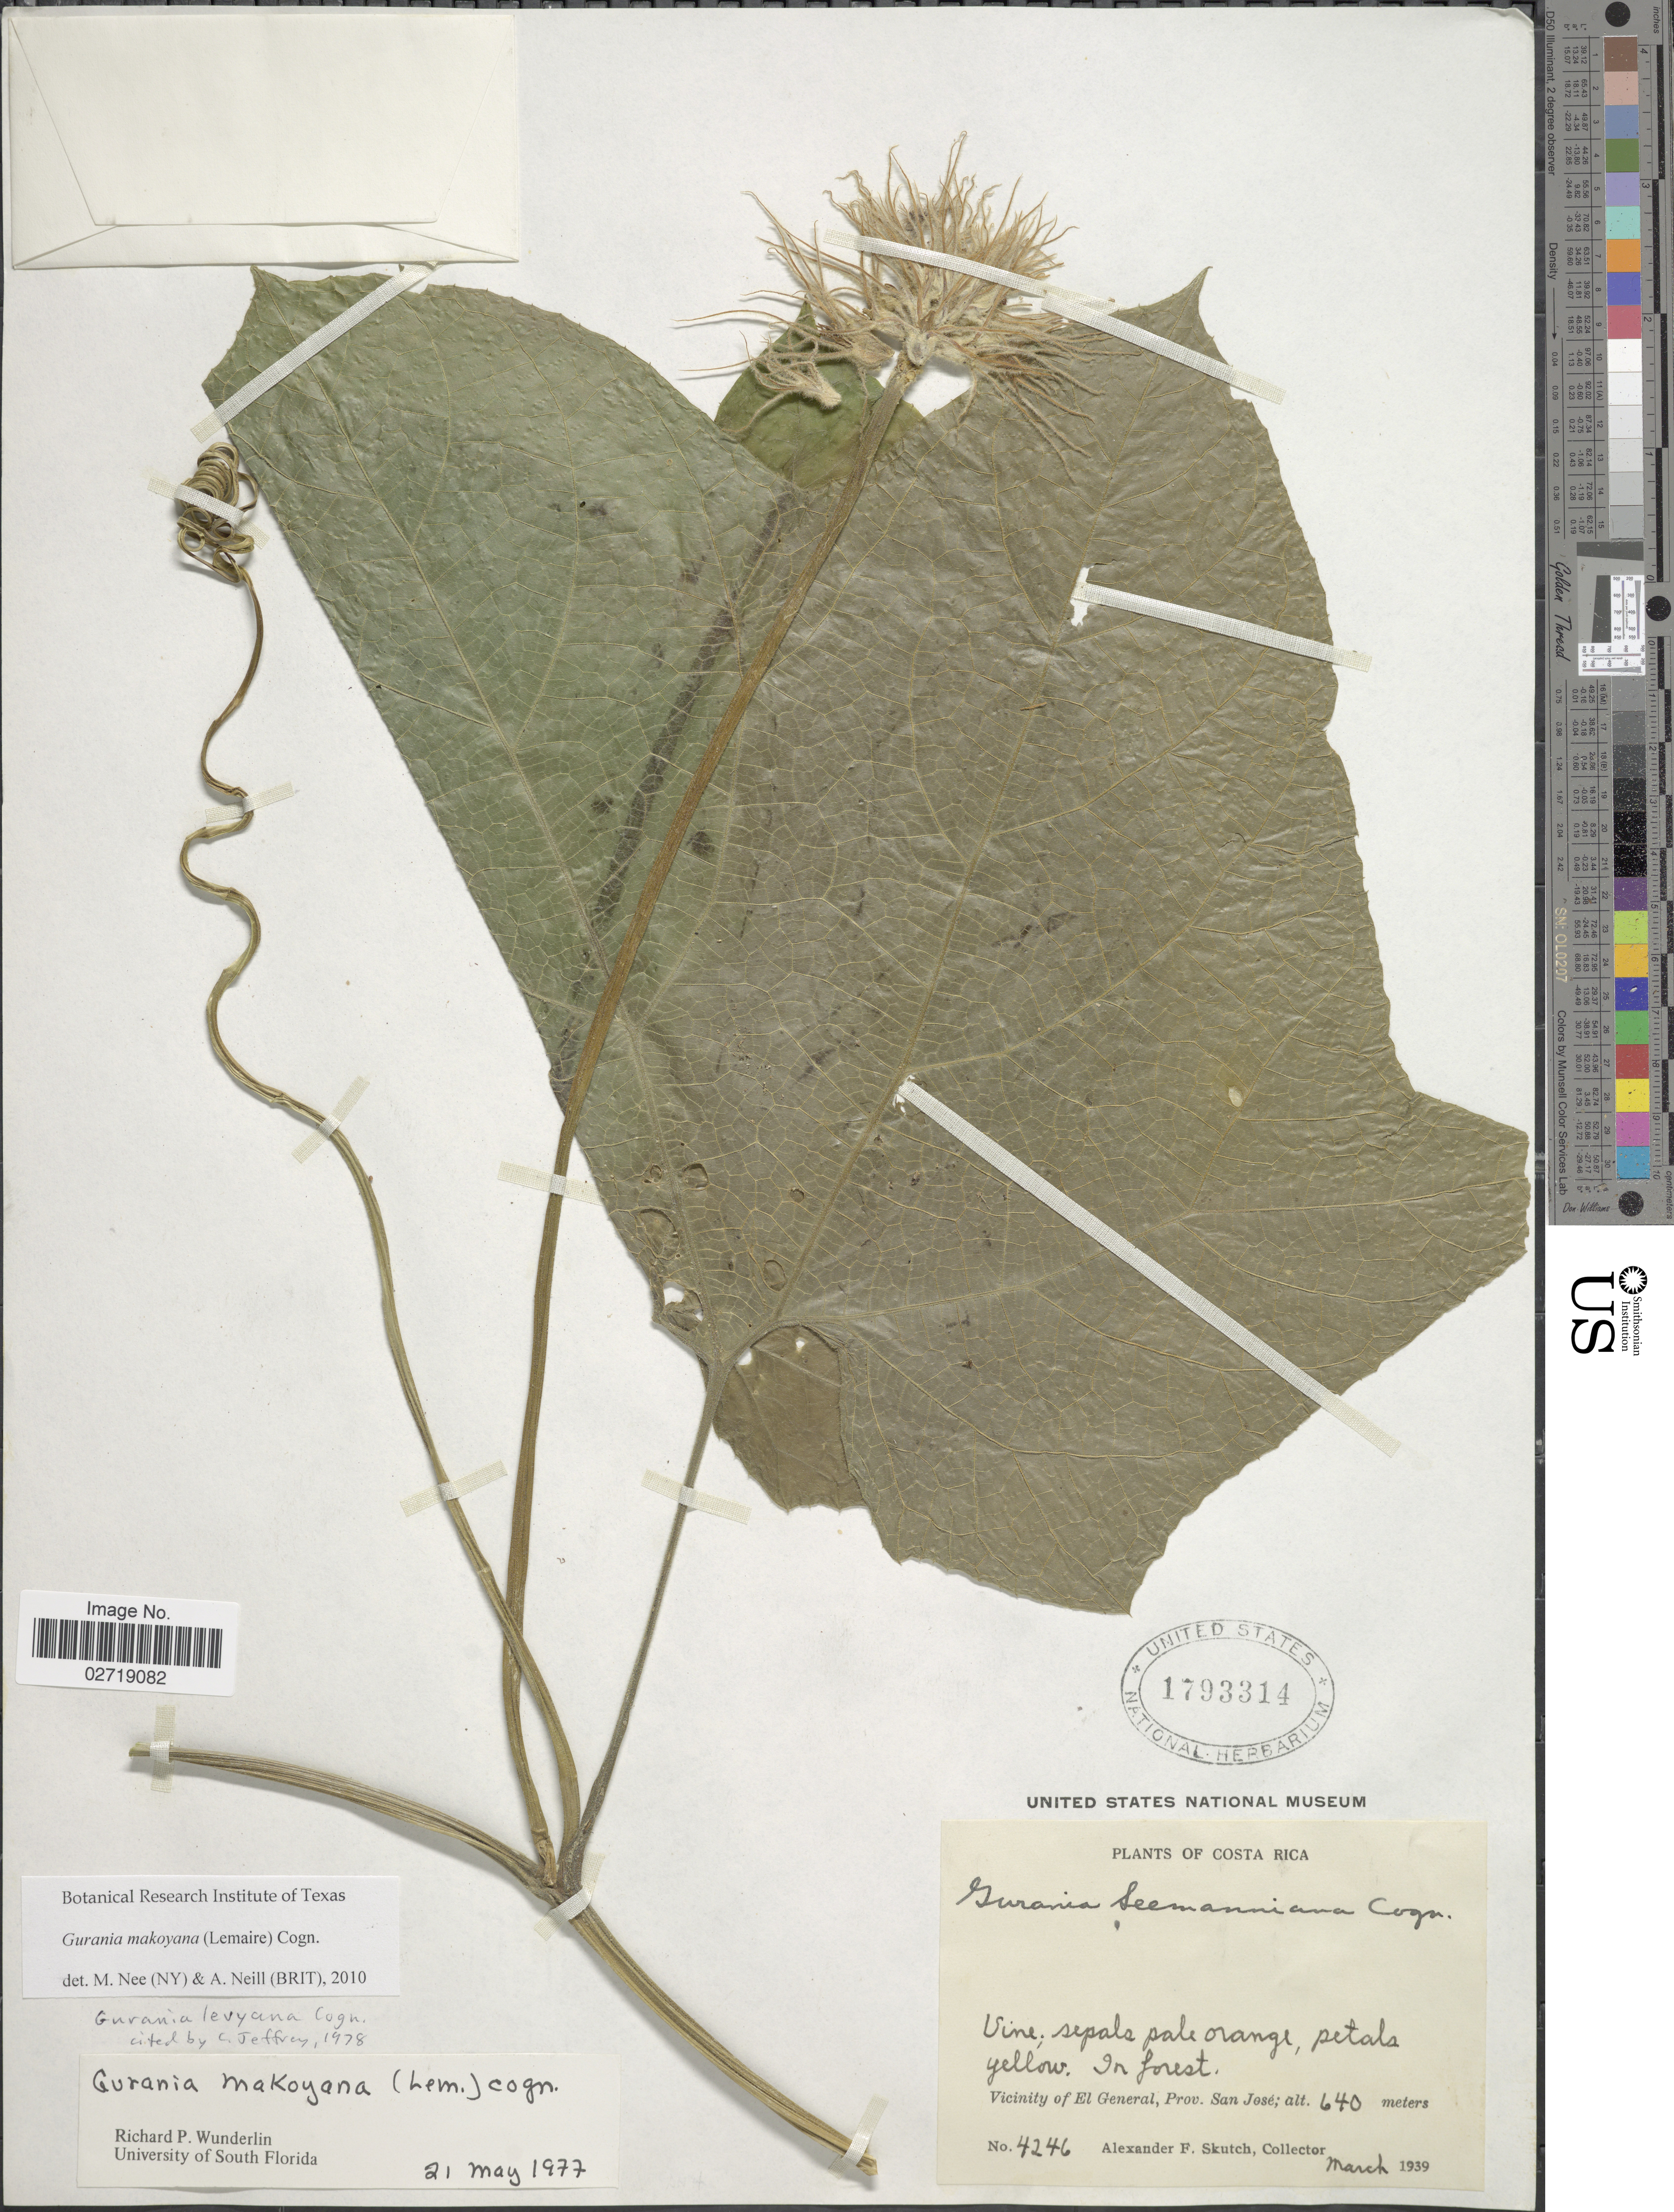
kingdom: Plantae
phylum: Tracheophyta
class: Magnoliopsida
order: Cucurbitales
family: Cucurbitaceae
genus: Gurania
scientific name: Gurania makoyana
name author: (Lem.) Cogn.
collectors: A. F. Skutch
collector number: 4246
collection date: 1939-03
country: Costa Rica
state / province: San José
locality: Vicinity of El General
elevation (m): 640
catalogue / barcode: US 1793314